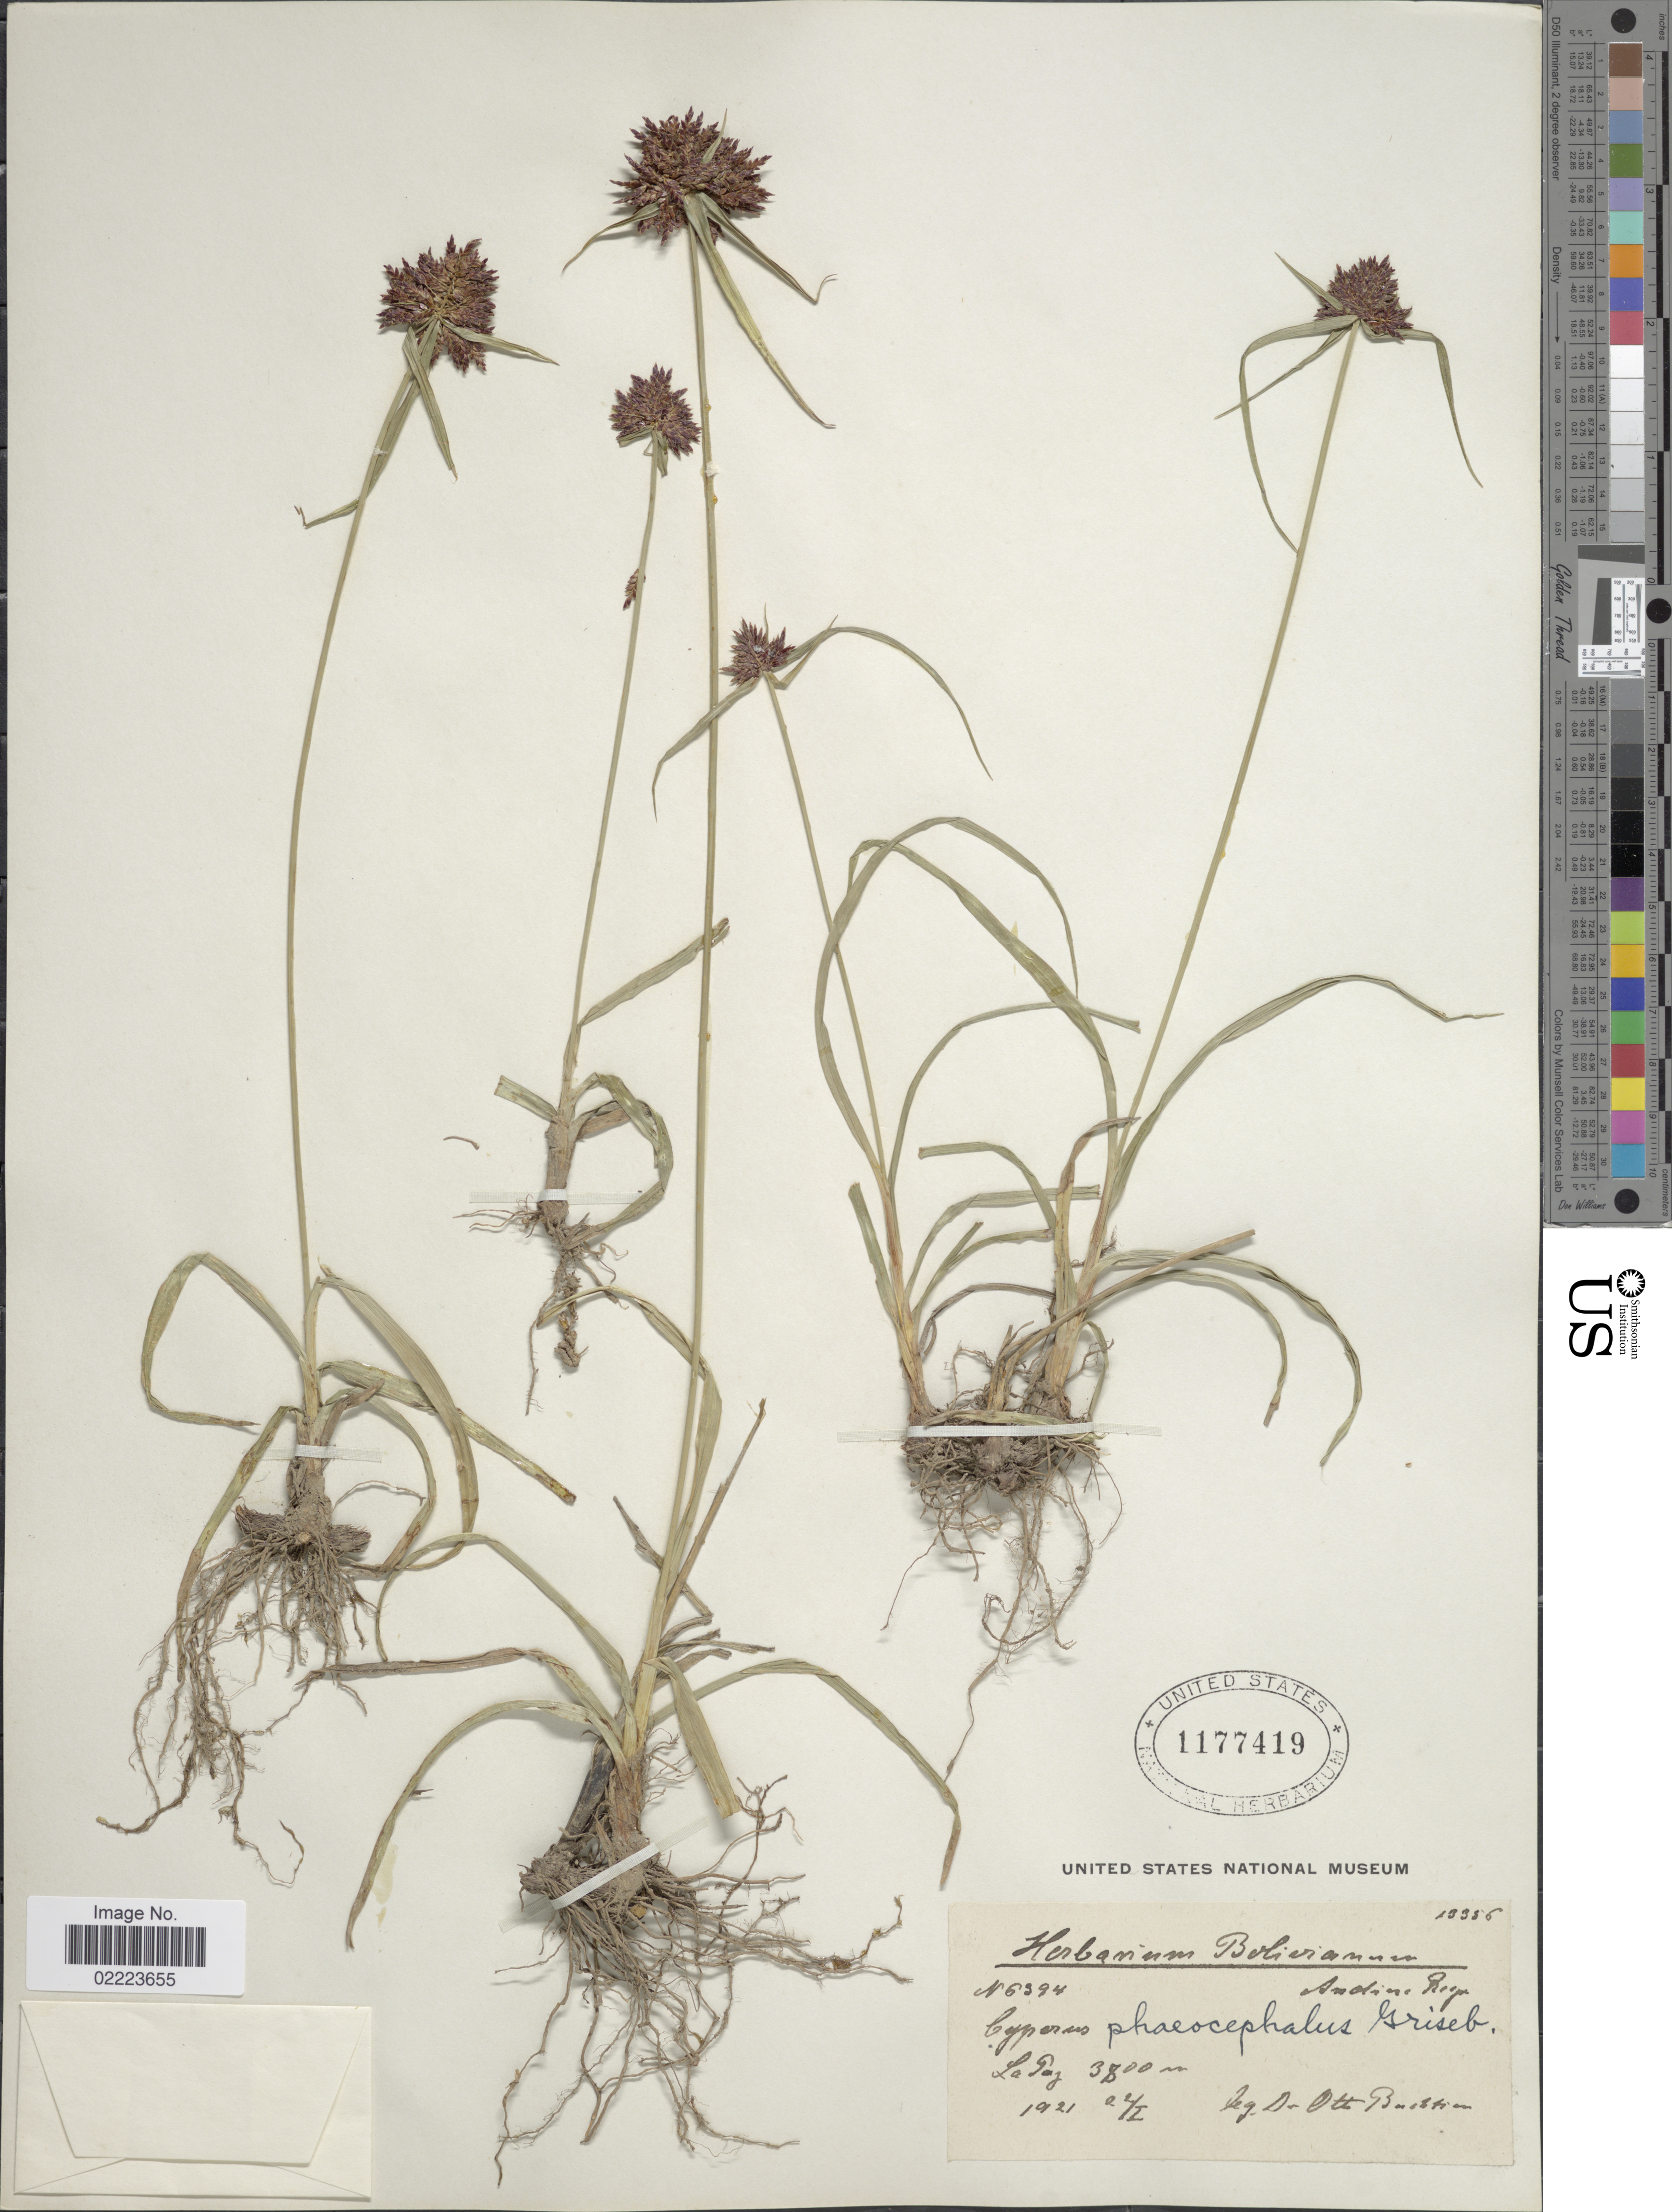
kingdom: Plantae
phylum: Tracheophyta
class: Liliopsida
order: Poales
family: Cyperaceae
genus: Cyperus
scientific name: Cyperus manimae var. manimae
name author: Kunth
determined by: Strong, Mark T., (BOT), Smithsonian Institution - National Museum of Natural History (UNITED STATES)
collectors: O. Buchtien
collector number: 6394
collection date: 1921-01-22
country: Bolivia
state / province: La Paz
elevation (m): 3800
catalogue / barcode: US 1177419